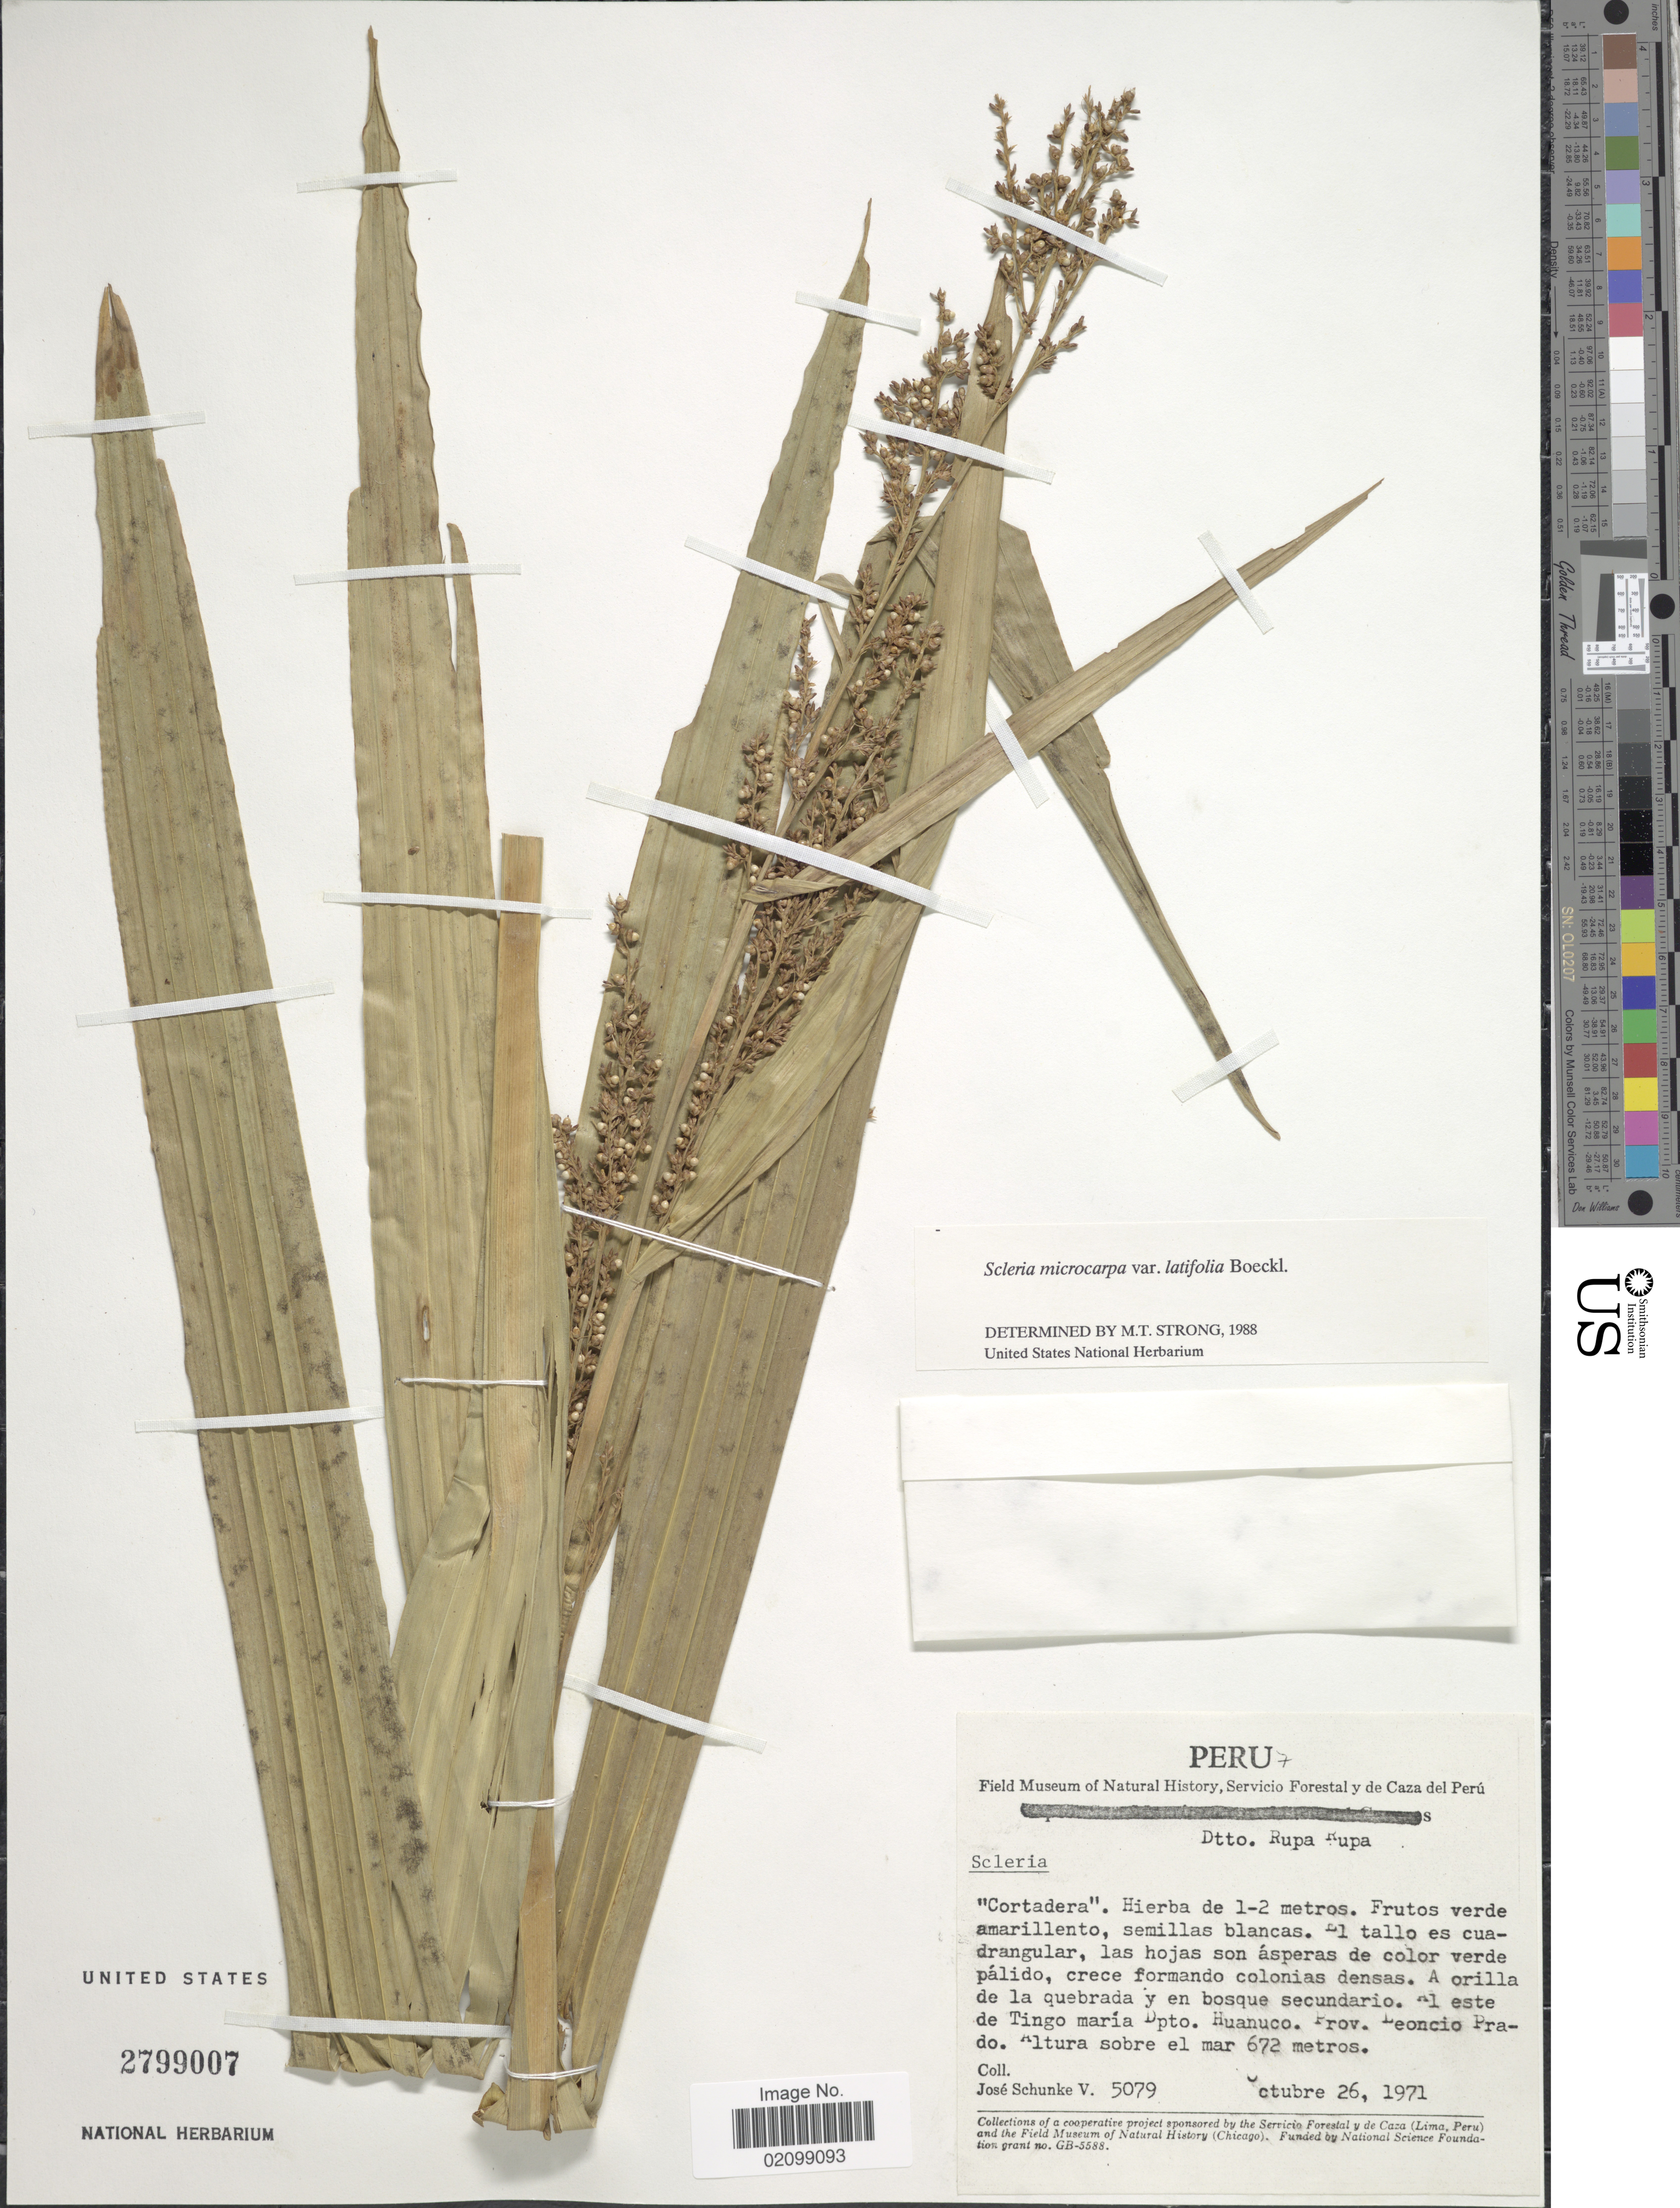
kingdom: Plantae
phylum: Tracheophyta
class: Liliopsida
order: Poales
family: Cyperaceae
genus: Scleria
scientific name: Scleria microcarpa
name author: Nees ex Kunth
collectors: J. Schunke Vigo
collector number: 5079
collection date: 1971-10-26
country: Peru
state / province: Huánuco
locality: A orilla de la quebrada e en bosque secundario, Al oeste de Tingo maria Dpto. Huanuco. Prov. Leoncio Prado.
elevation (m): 672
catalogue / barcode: US 2799007